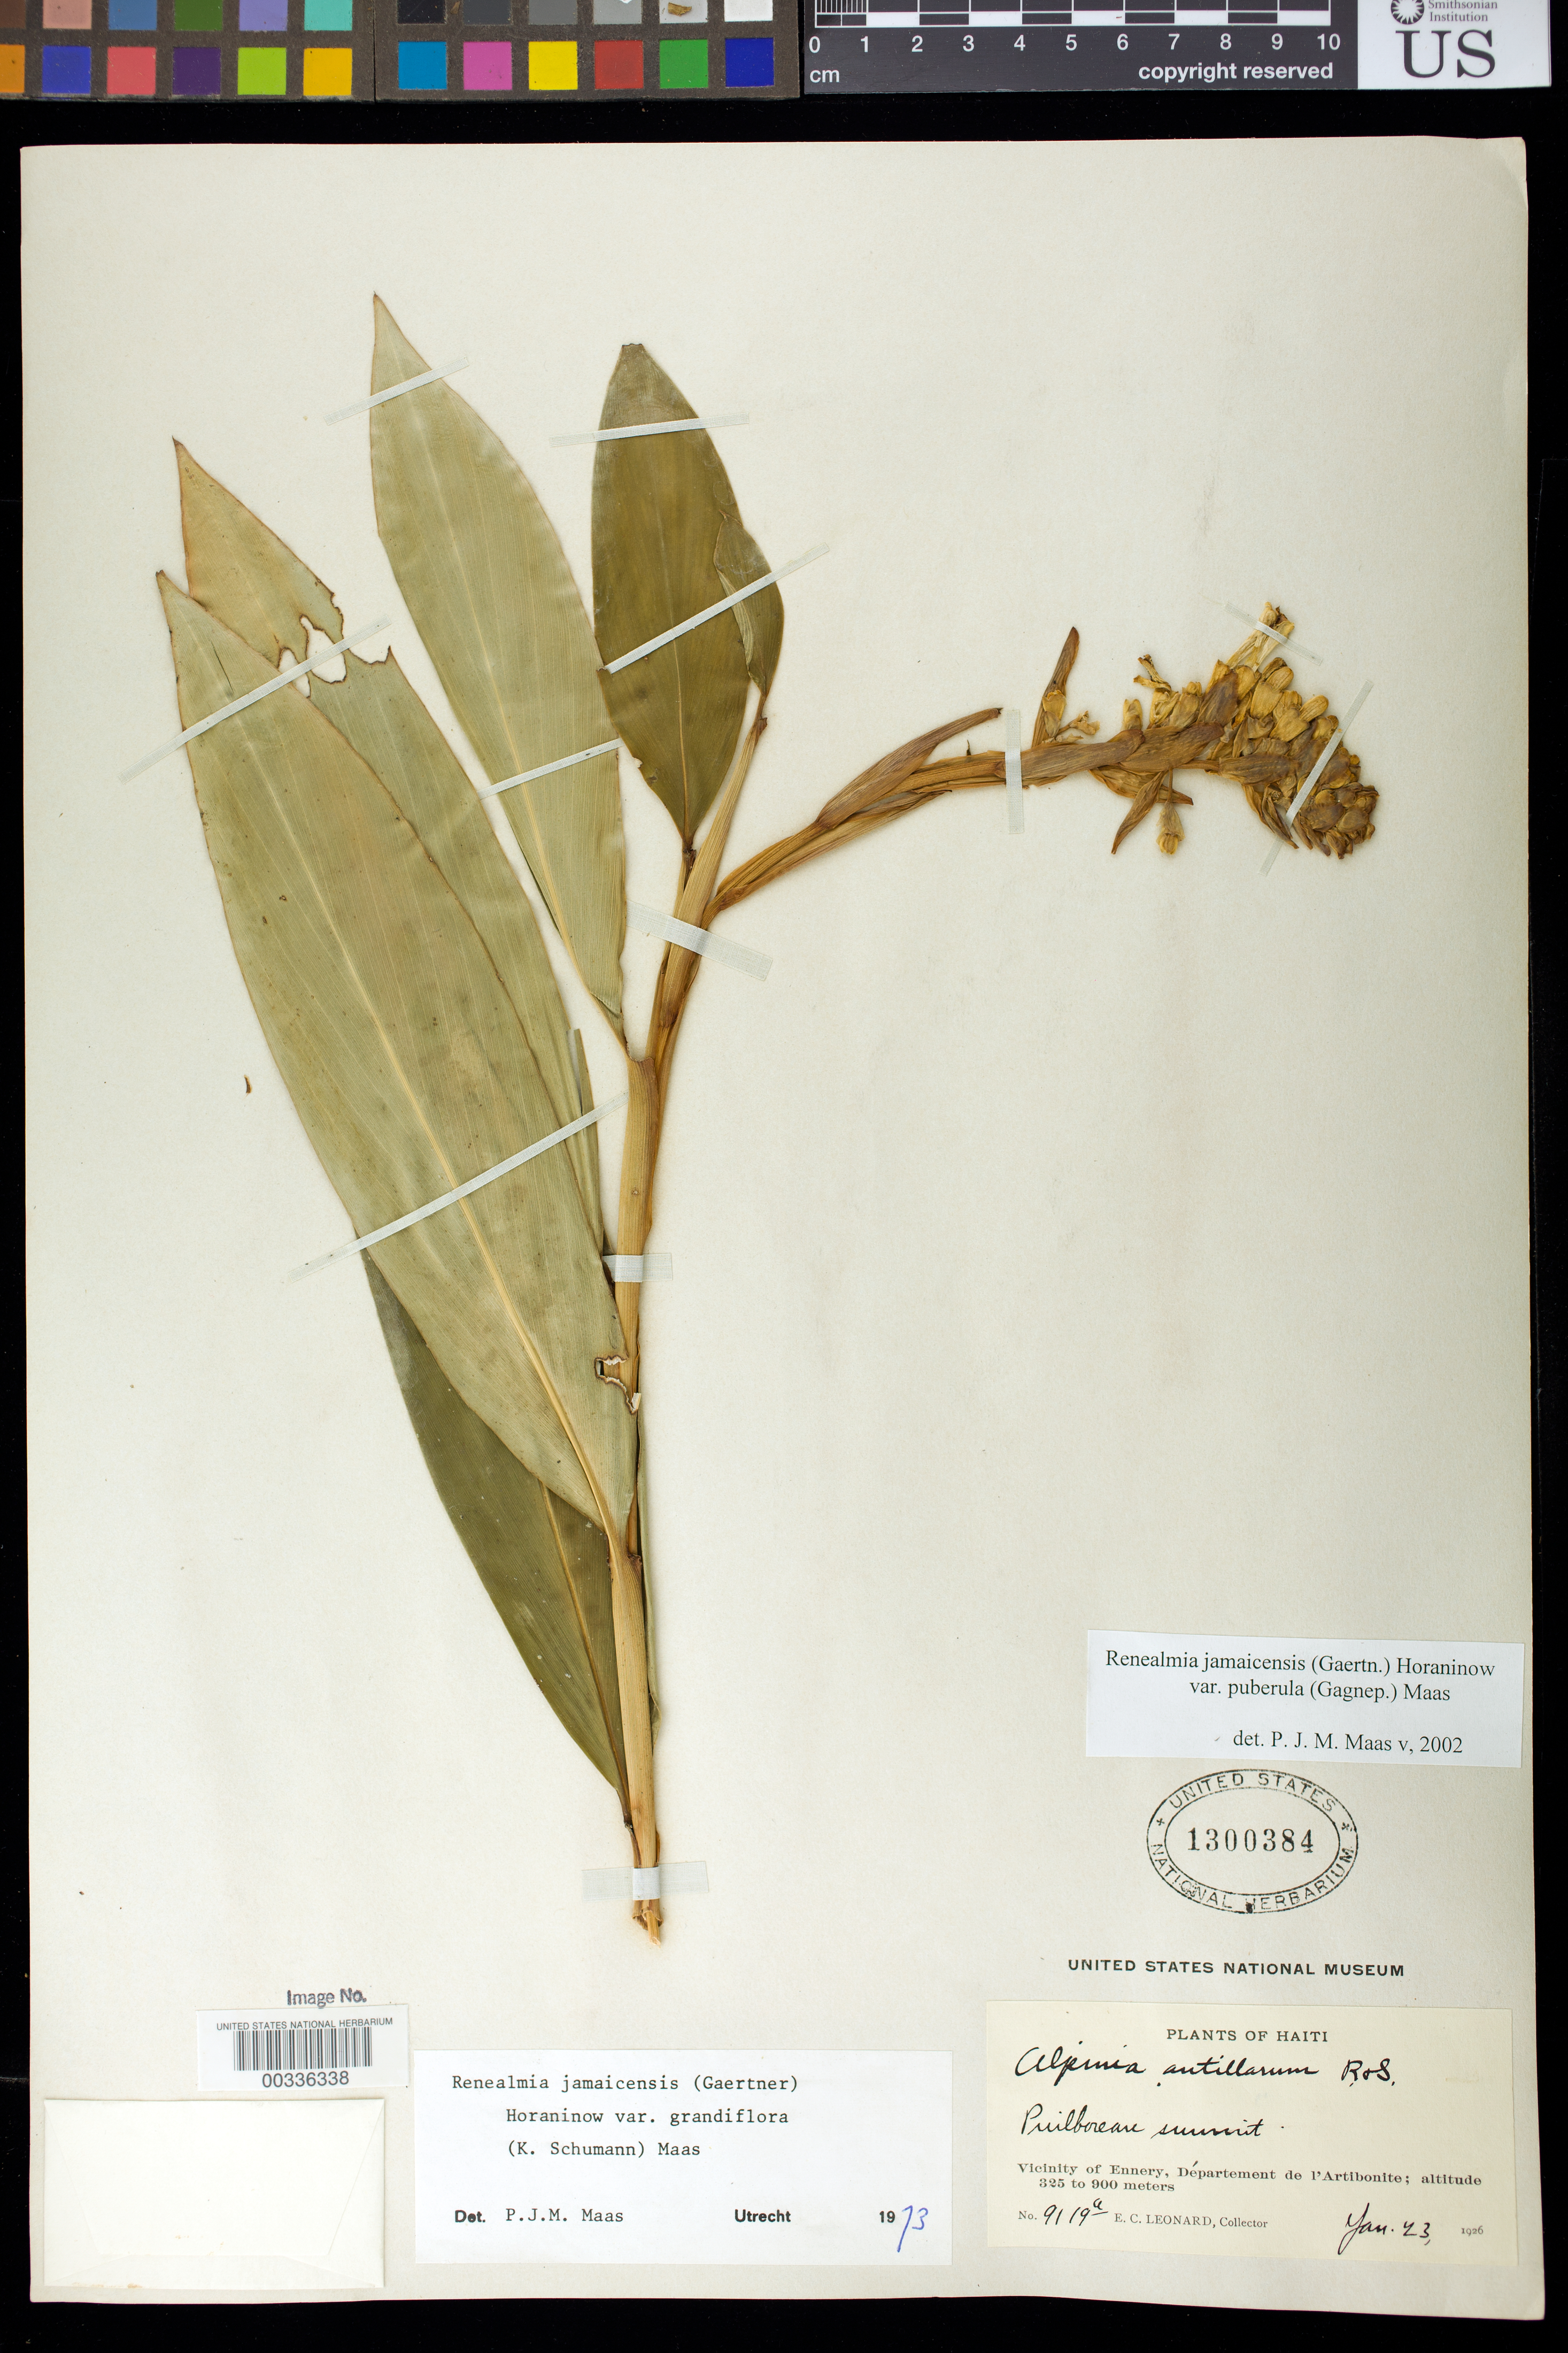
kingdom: Plantae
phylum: Tracheophyta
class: Liliopsida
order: Zingiberales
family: Zingiberaceae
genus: Renealmia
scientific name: Renealmia jamaicensis var. puberula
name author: (Gagnep.) Maas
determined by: Maas, Paul J. M.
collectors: E. C. Leonard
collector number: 9119a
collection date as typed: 23 Jan 1926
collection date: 1926-01-23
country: Haiti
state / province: Artibonite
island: Hispaniola Island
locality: Puilboreau summit, vicinity of ennery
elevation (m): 325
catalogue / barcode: US 1300384